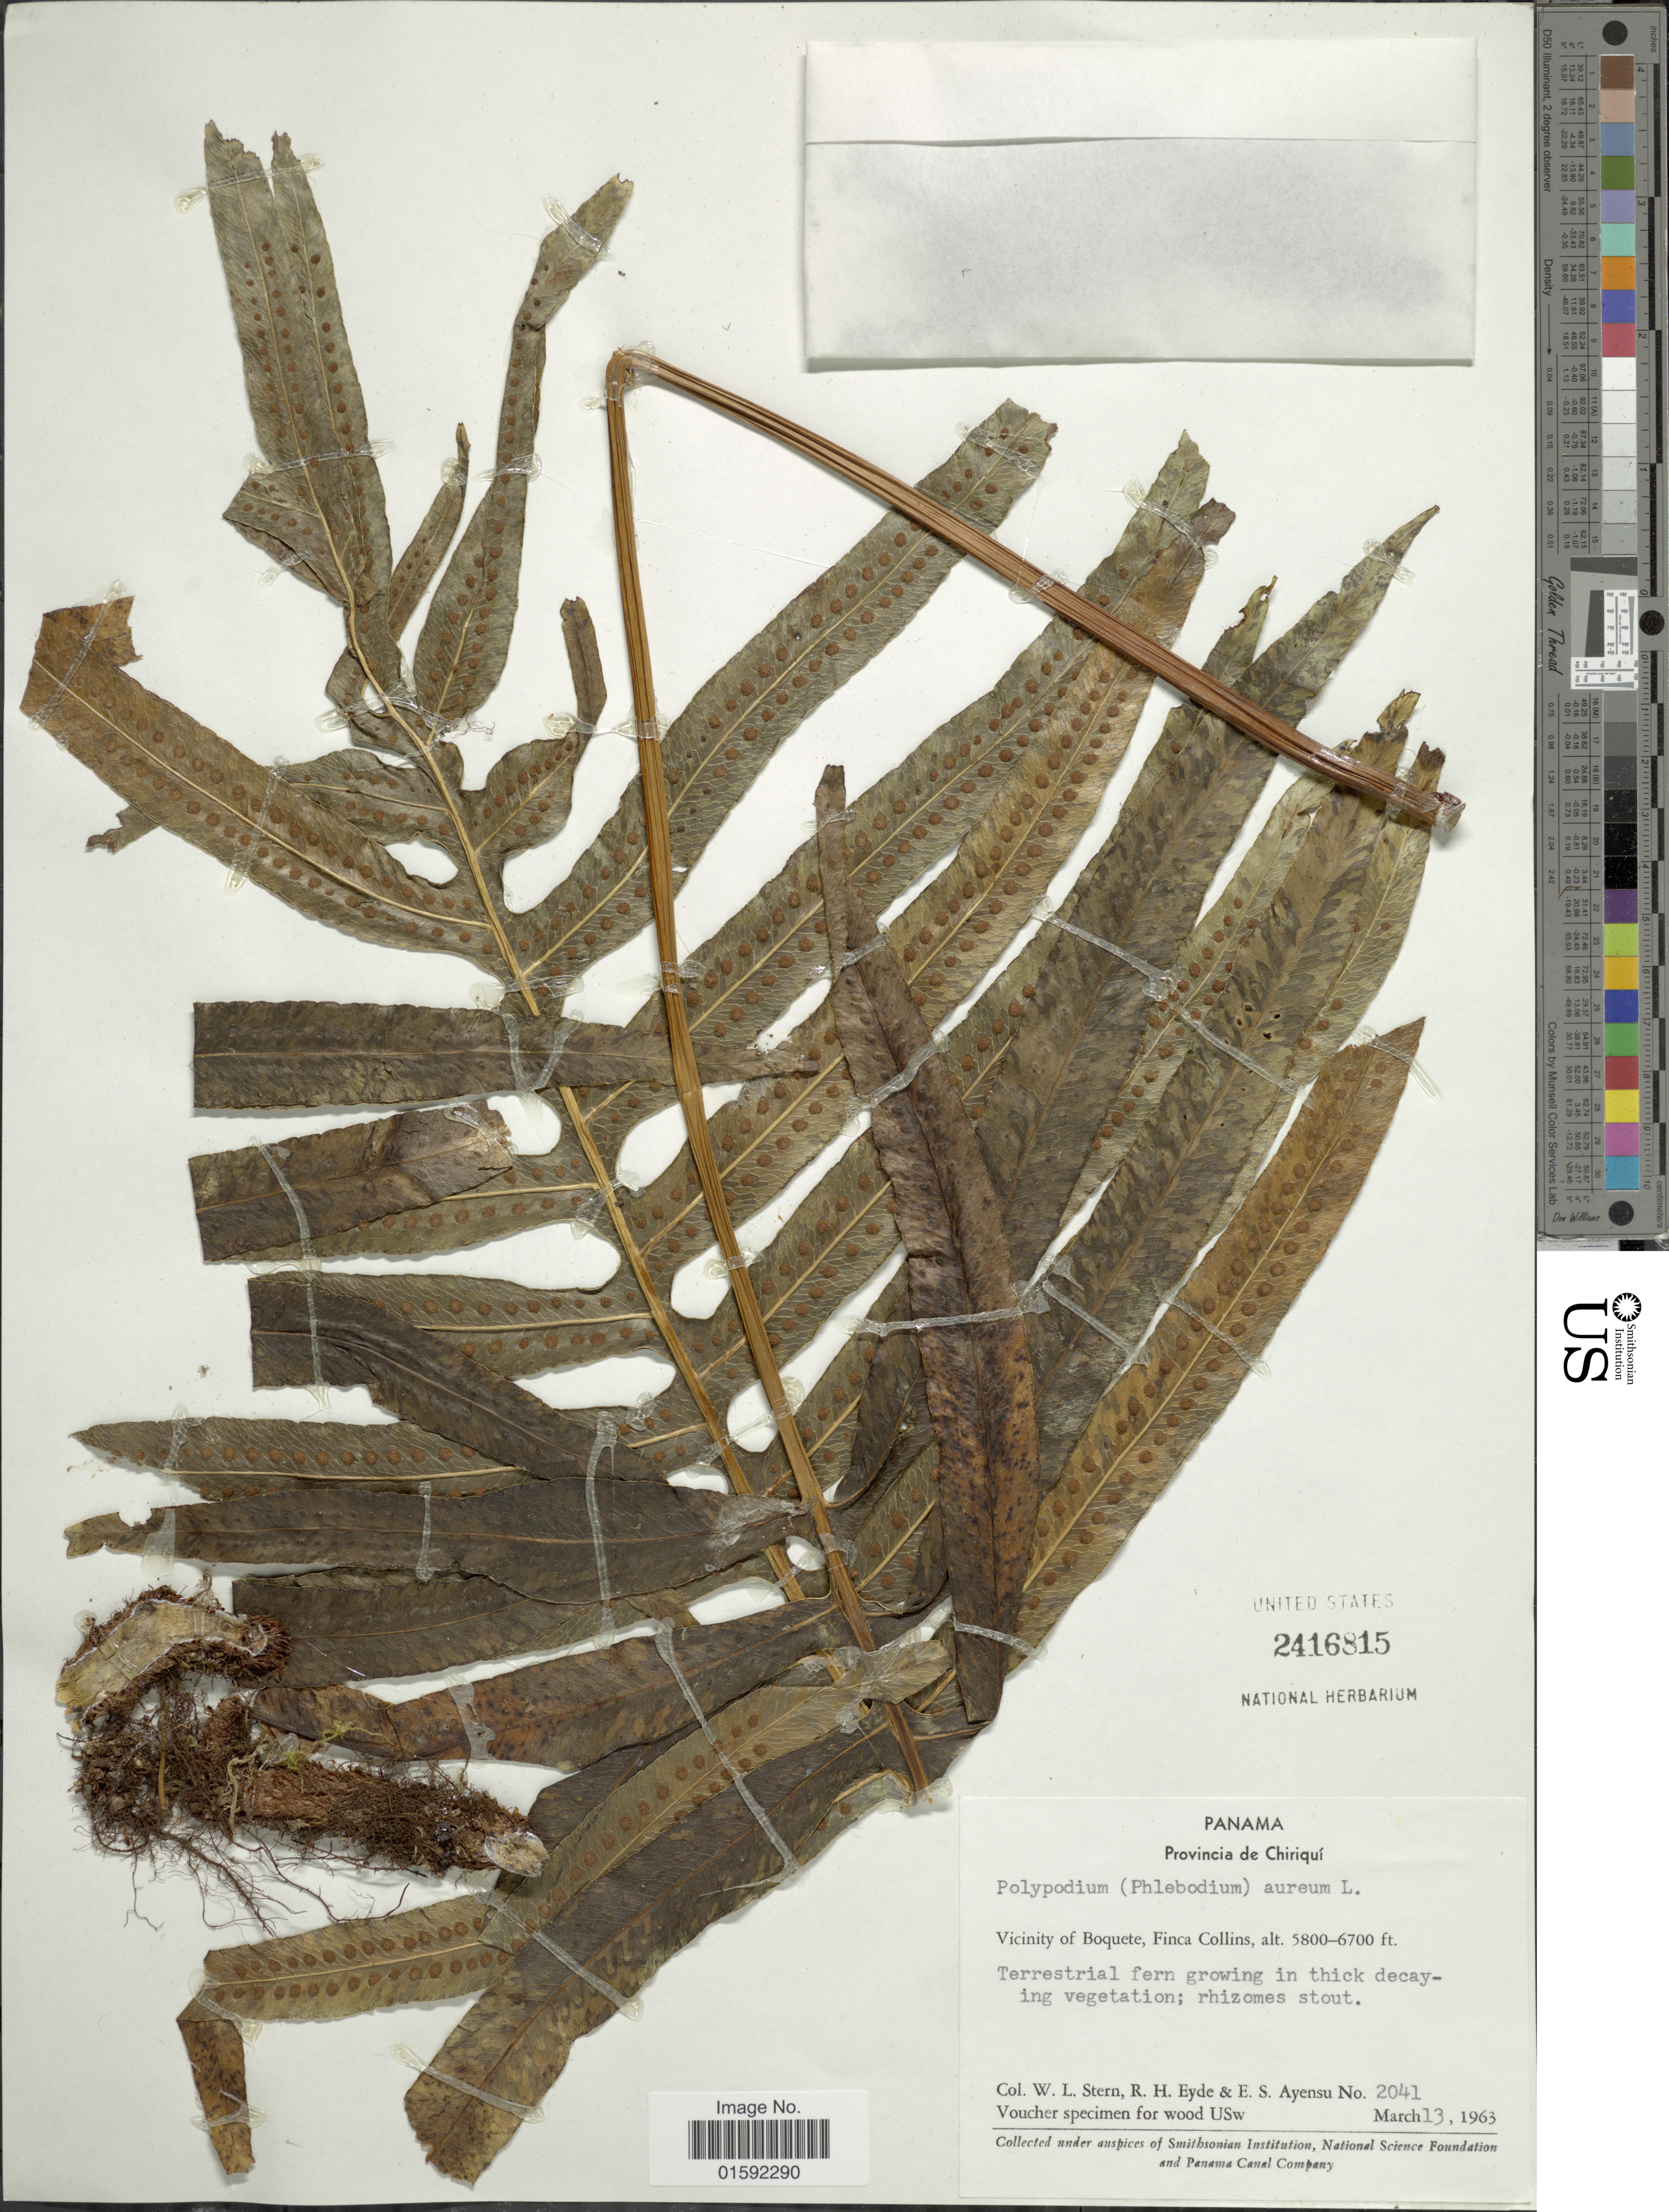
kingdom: Plantae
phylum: Tracheophyta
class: Polypodiopsida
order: Polypodiales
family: Polypodiaceae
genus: Phlebodium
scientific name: Phlebodium pseudoaureum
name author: (Cav.) Lellinger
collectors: W. L. Stern, R. H. Eyde & E. S. Ayensu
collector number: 2041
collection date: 1963-03-13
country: Panama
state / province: Chiriqui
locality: Panama, Provincia de Chiriquí, vicinity of Boquete, Finca Collins.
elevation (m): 1768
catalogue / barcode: US 2416815